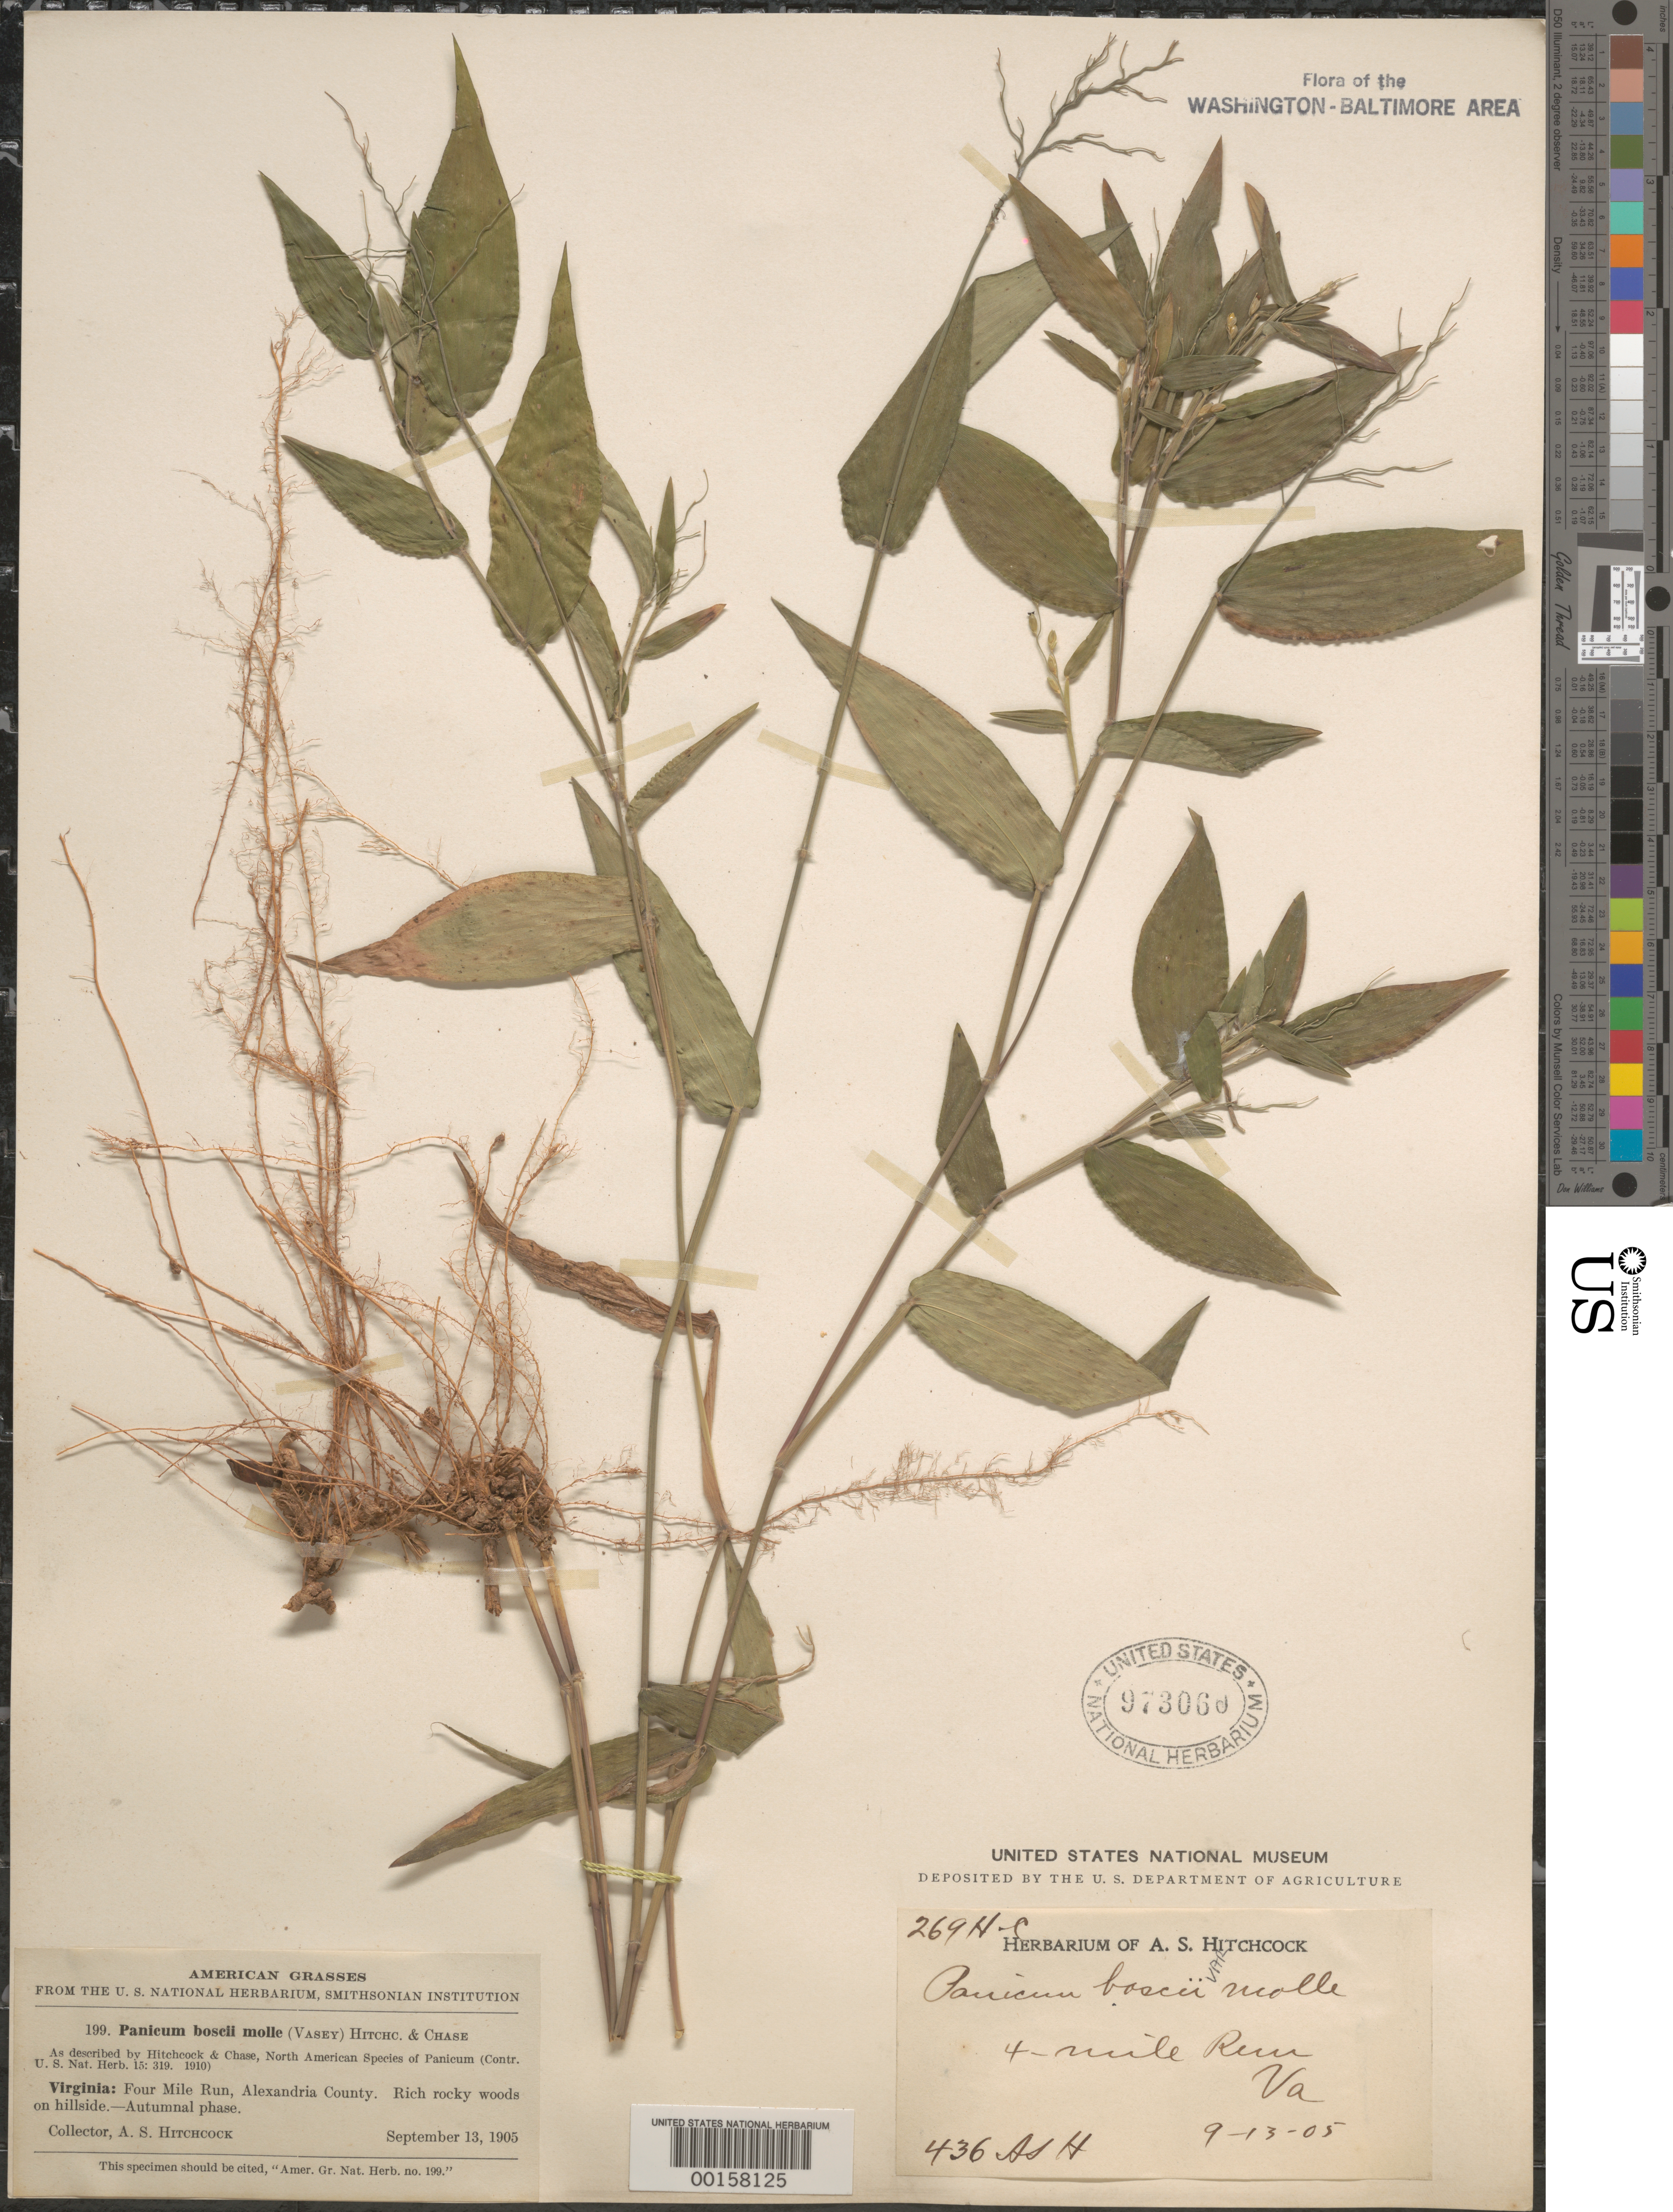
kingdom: Plantae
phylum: Tracheophyta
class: Liliopsida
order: Poales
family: Poaceae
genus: Dichanthelium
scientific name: Dichanthelium boscii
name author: (Poir.) Gould & C.A. Clark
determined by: Hitchcock, A. S.; Chase, [M.] A.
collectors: A. S. Hitchcock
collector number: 269 / 436 / 199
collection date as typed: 13 Sep 1905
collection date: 1905-09-13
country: United States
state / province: Virginia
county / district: Arlington / Fairfax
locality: Four Mile Run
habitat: Rich rocky woods on hillside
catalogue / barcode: US 973060